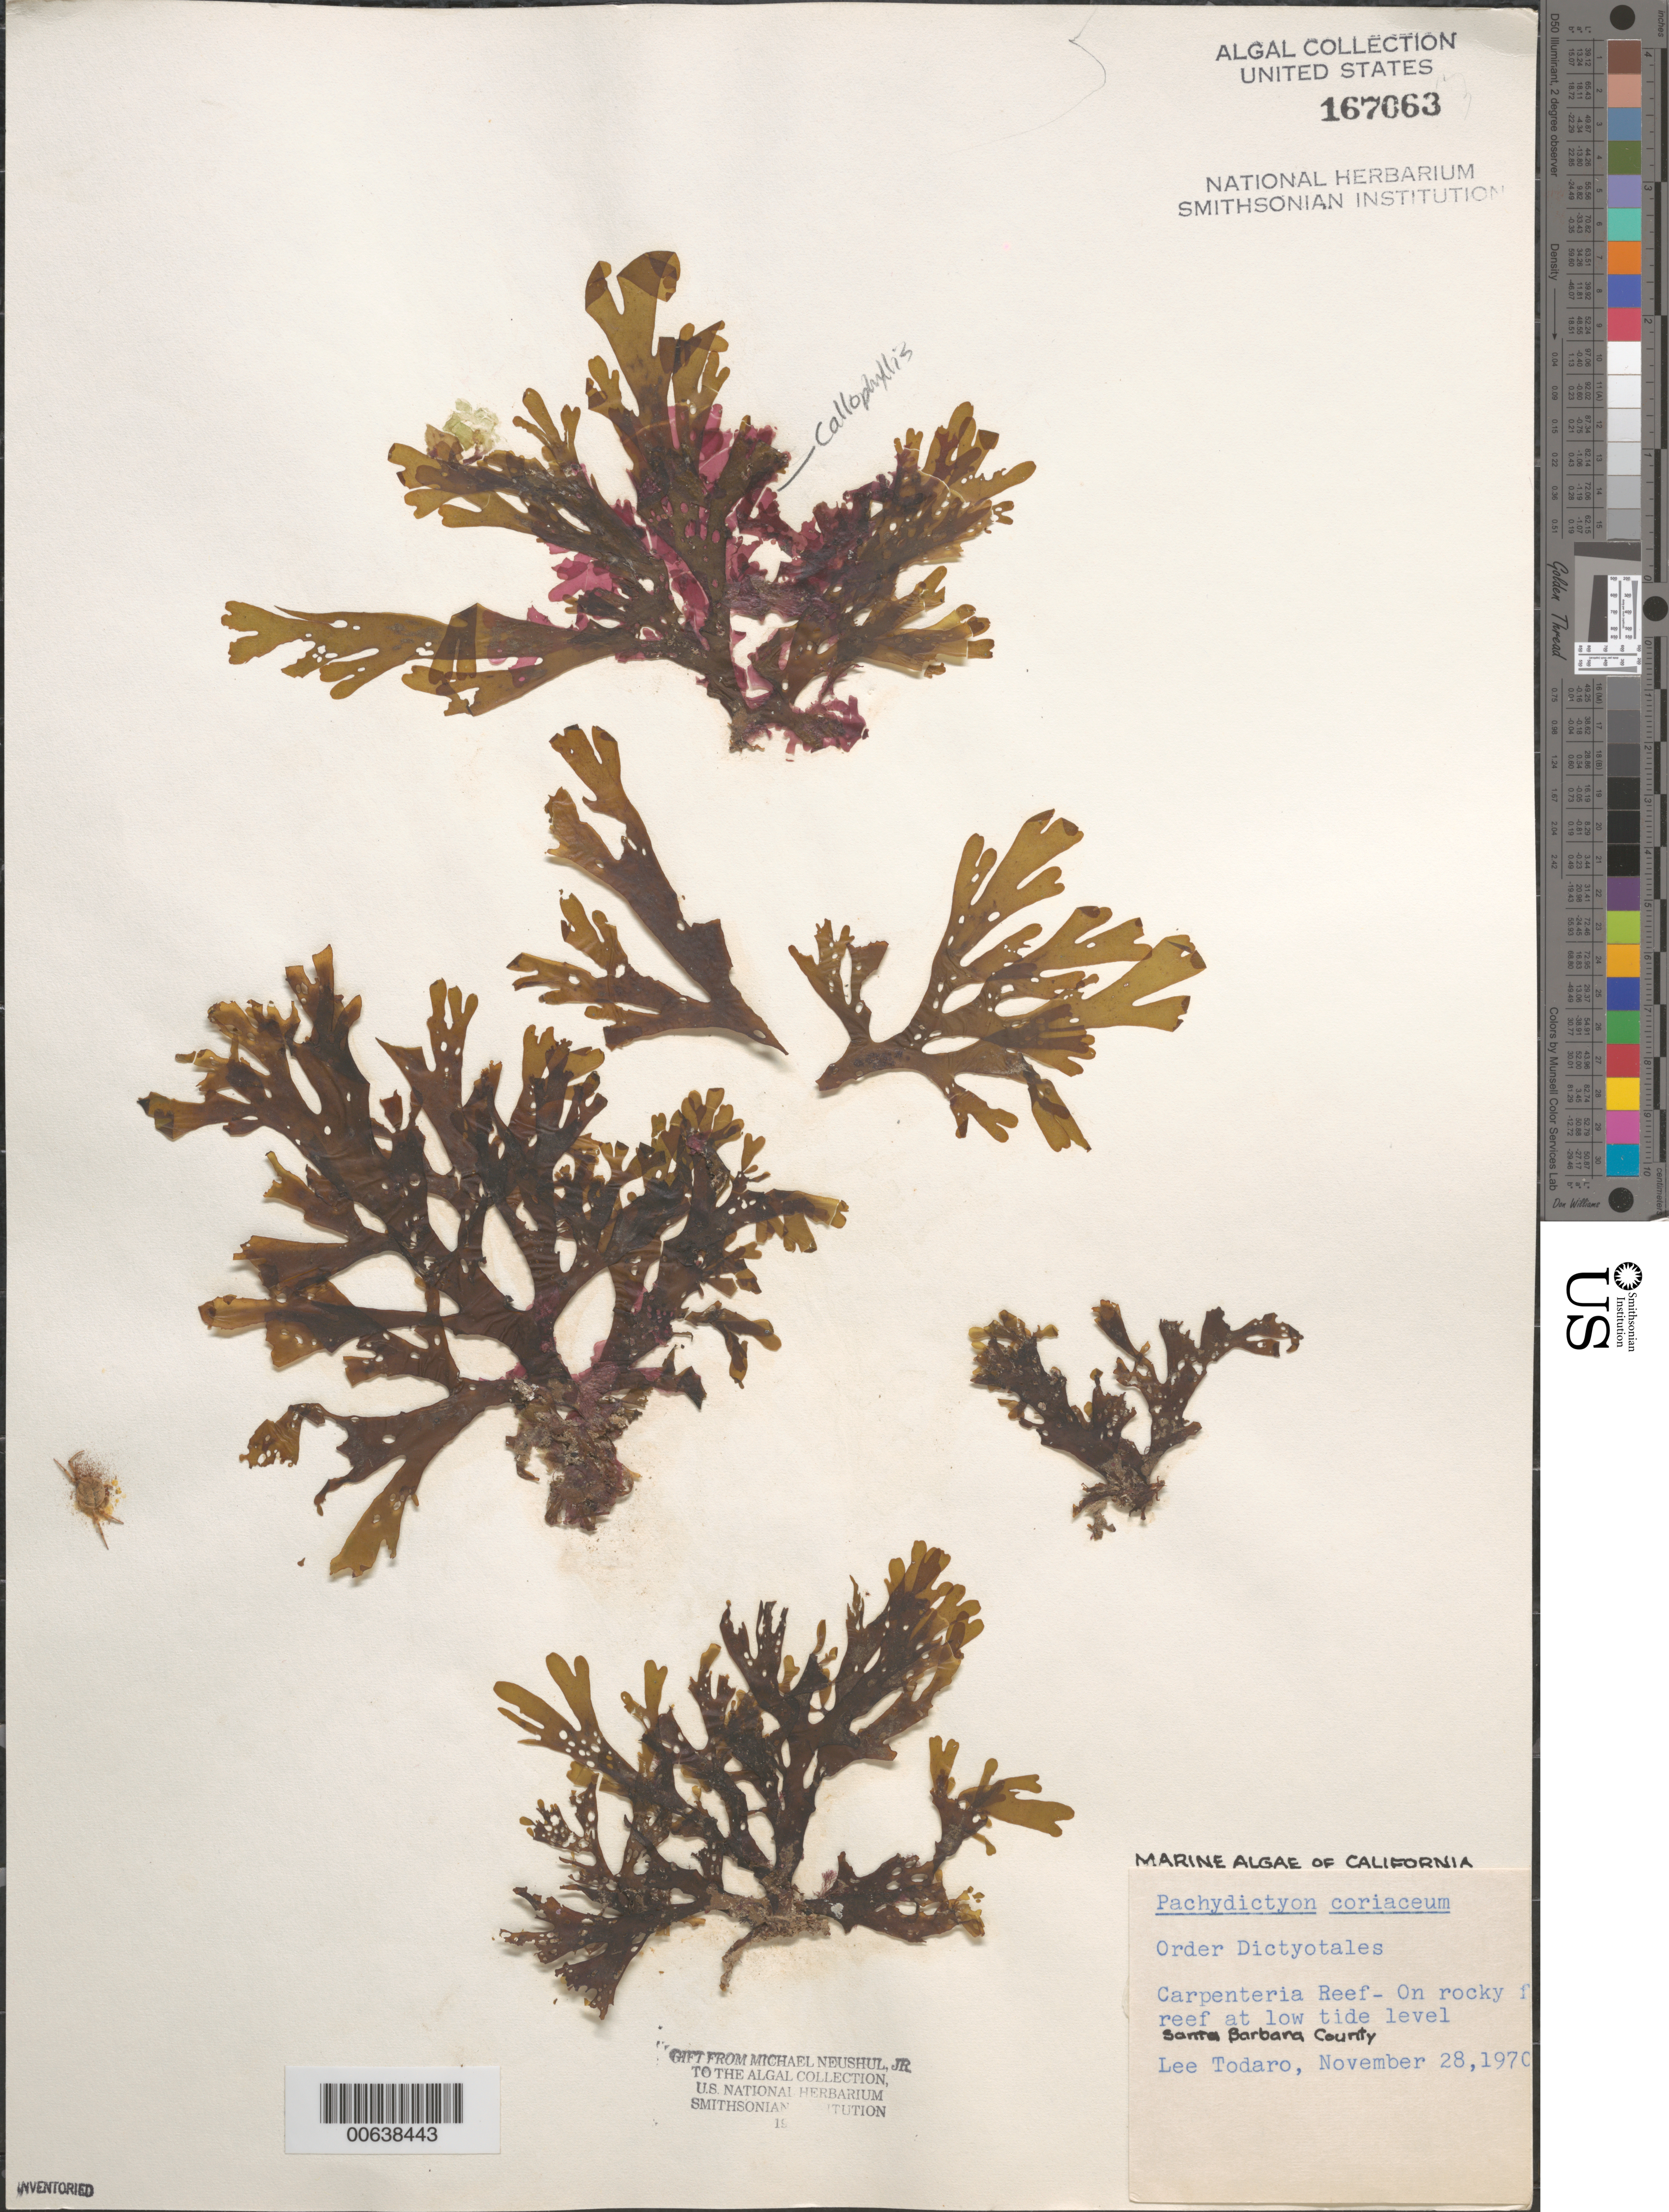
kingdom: Chromista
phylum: Ochrophyta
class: Phaeophyceae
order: Dictyotales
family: Dictyotaceae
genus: Pachydictyon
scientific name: Pachydictyon coriaceum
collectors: L. Todaro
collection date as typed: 28 Nov 1970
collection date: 1970-11-28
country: United States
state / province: California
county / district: Santa Barbara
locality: Carpentaria Reef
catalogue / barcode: US 167063